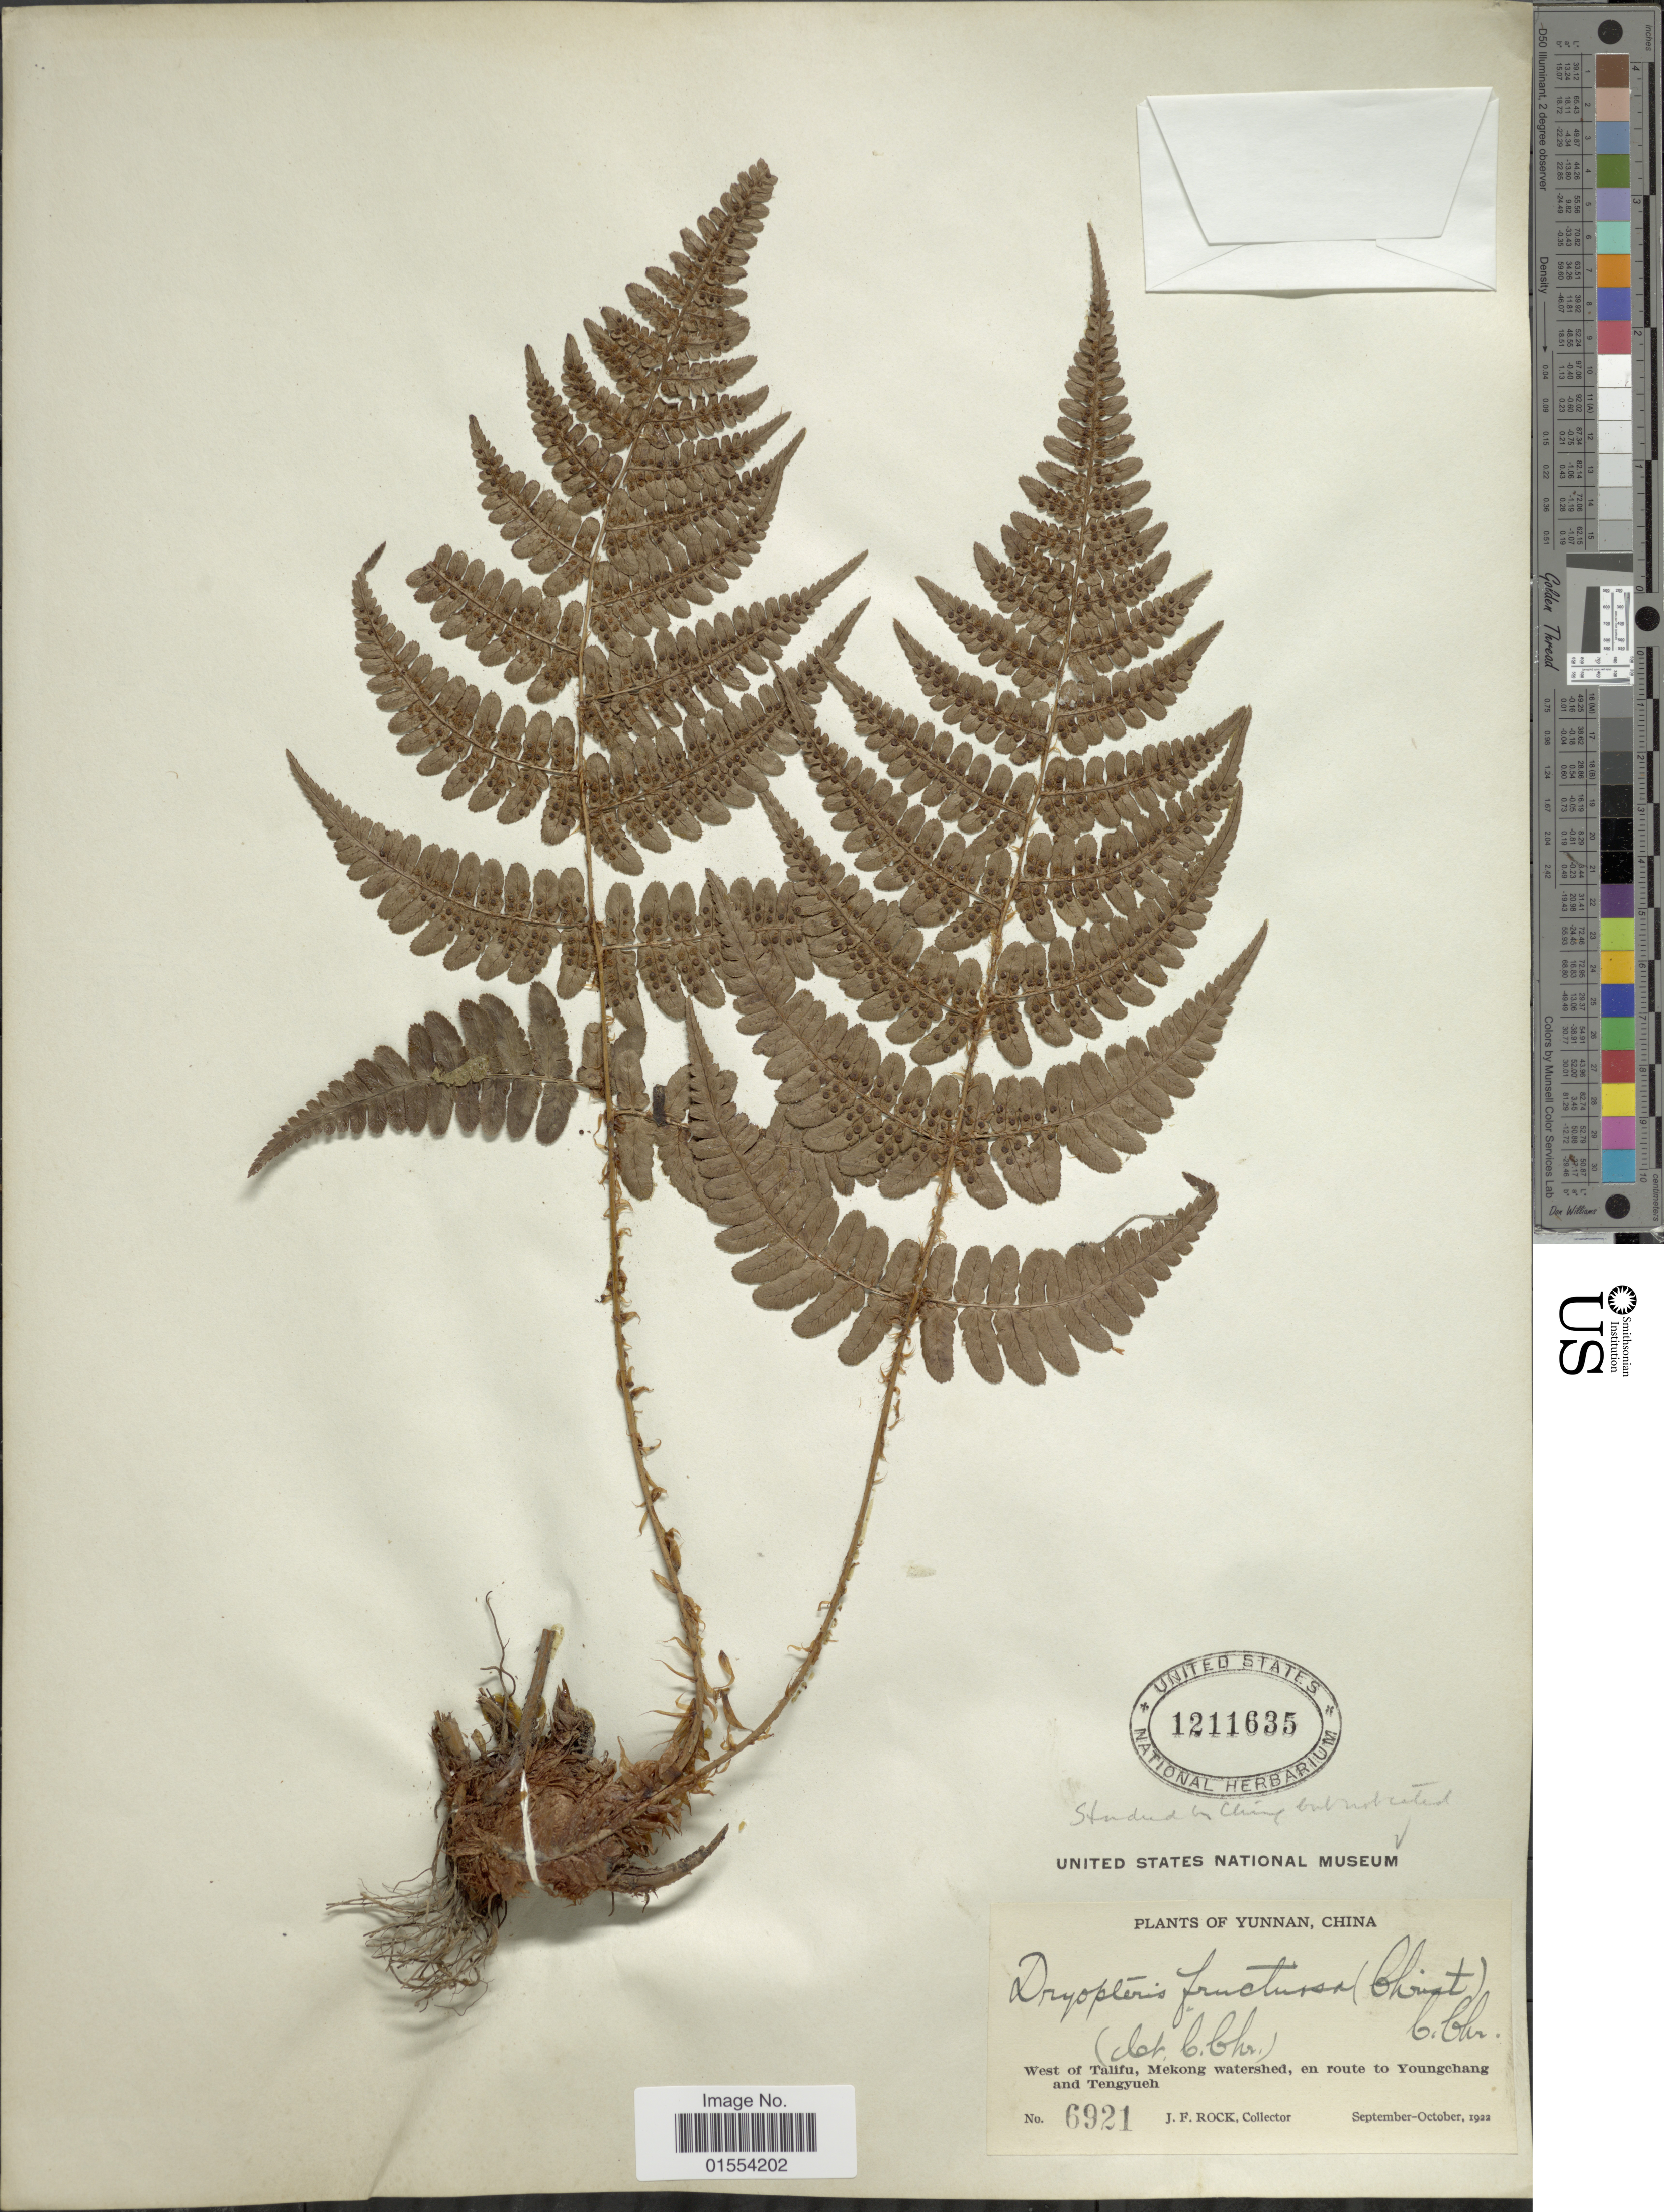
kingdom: Plantae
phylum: Tracheophyta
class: Polypodiopsida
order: Polypodiales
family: Dryopteridaceae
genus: Dryopteris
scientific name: Dryopteris fructuosa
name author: (Christ) C. Chr.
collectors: J. Rock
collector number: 6921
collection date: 1922-09/1922-10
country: China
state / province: Yunnan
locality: Yunnan, China. West of Talifu, Mekong watershed, en route to Youngchang and Tengyueh.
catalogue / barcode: US 1211635